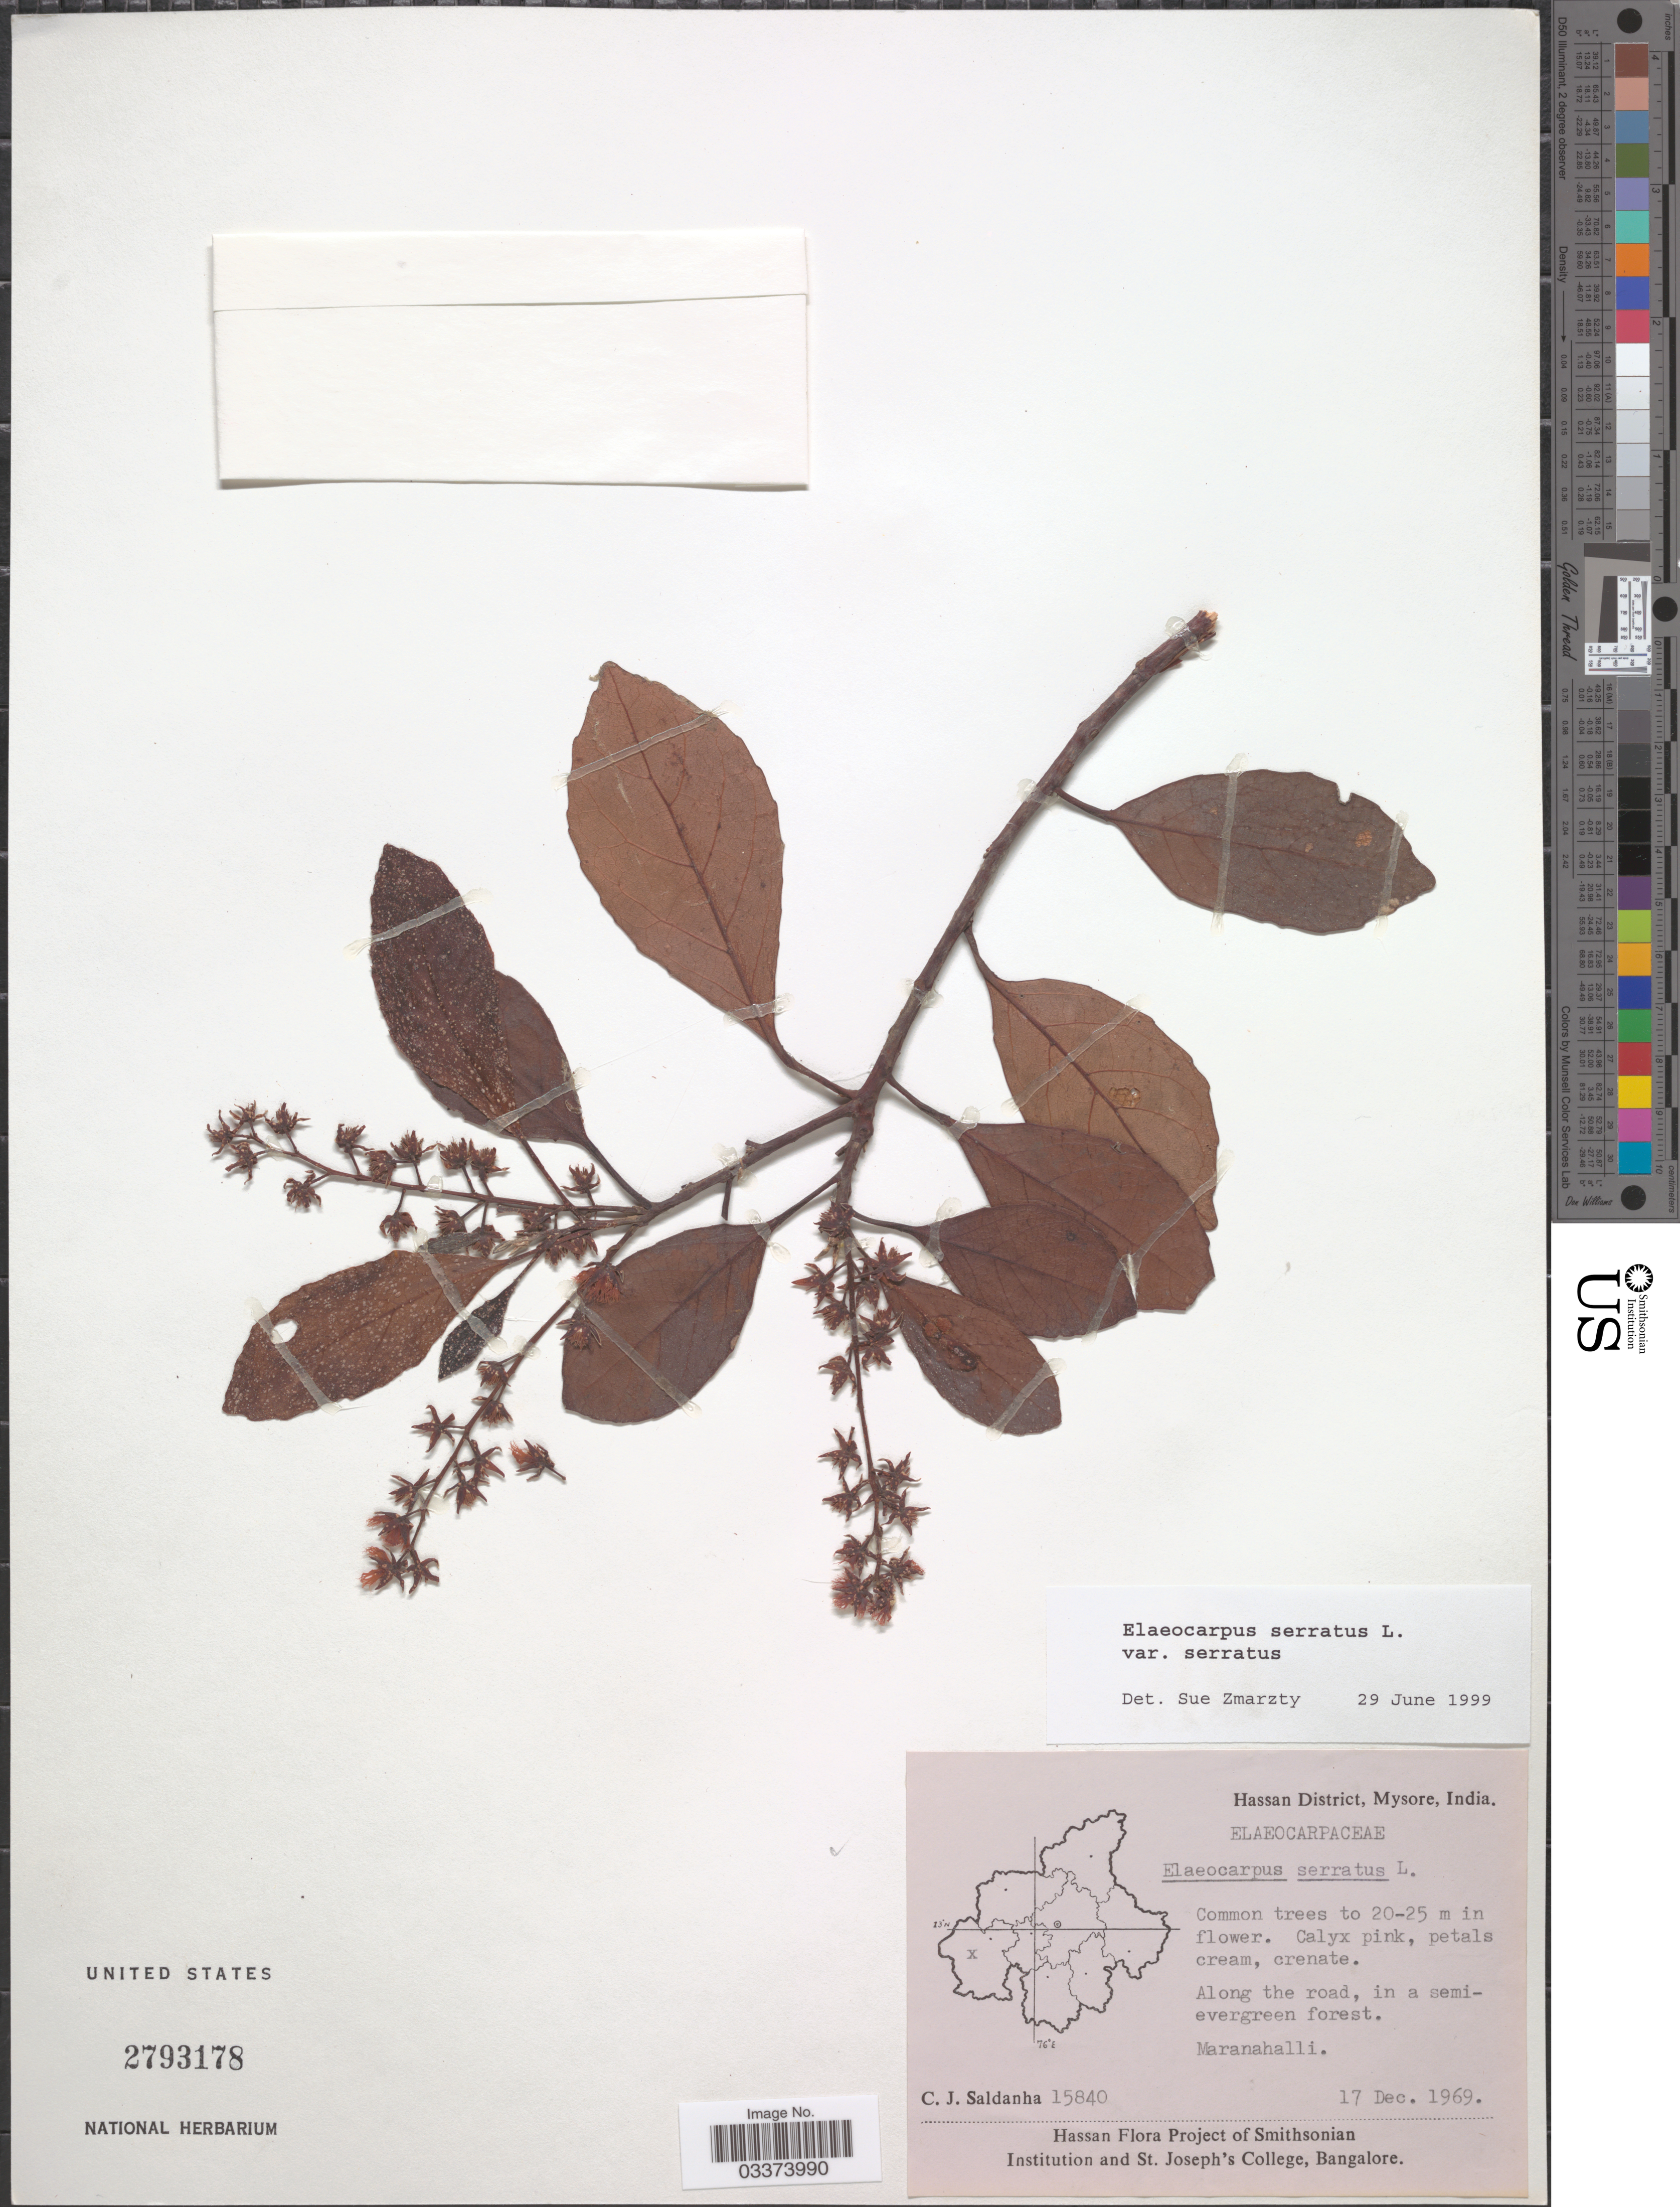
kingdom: Plantae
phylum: Tracheophyta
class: Magnoliopsida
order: Oxalidales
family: Elaeocarpaceae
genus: Elaeocarpus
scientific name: Elaeocarpus serratus var. serratus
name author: L.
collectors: C. J. Saldanha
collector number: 15840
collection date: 1969-12-17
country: India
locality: Hassan District, Mysore. Maranahalli.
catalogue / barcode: US 2793178